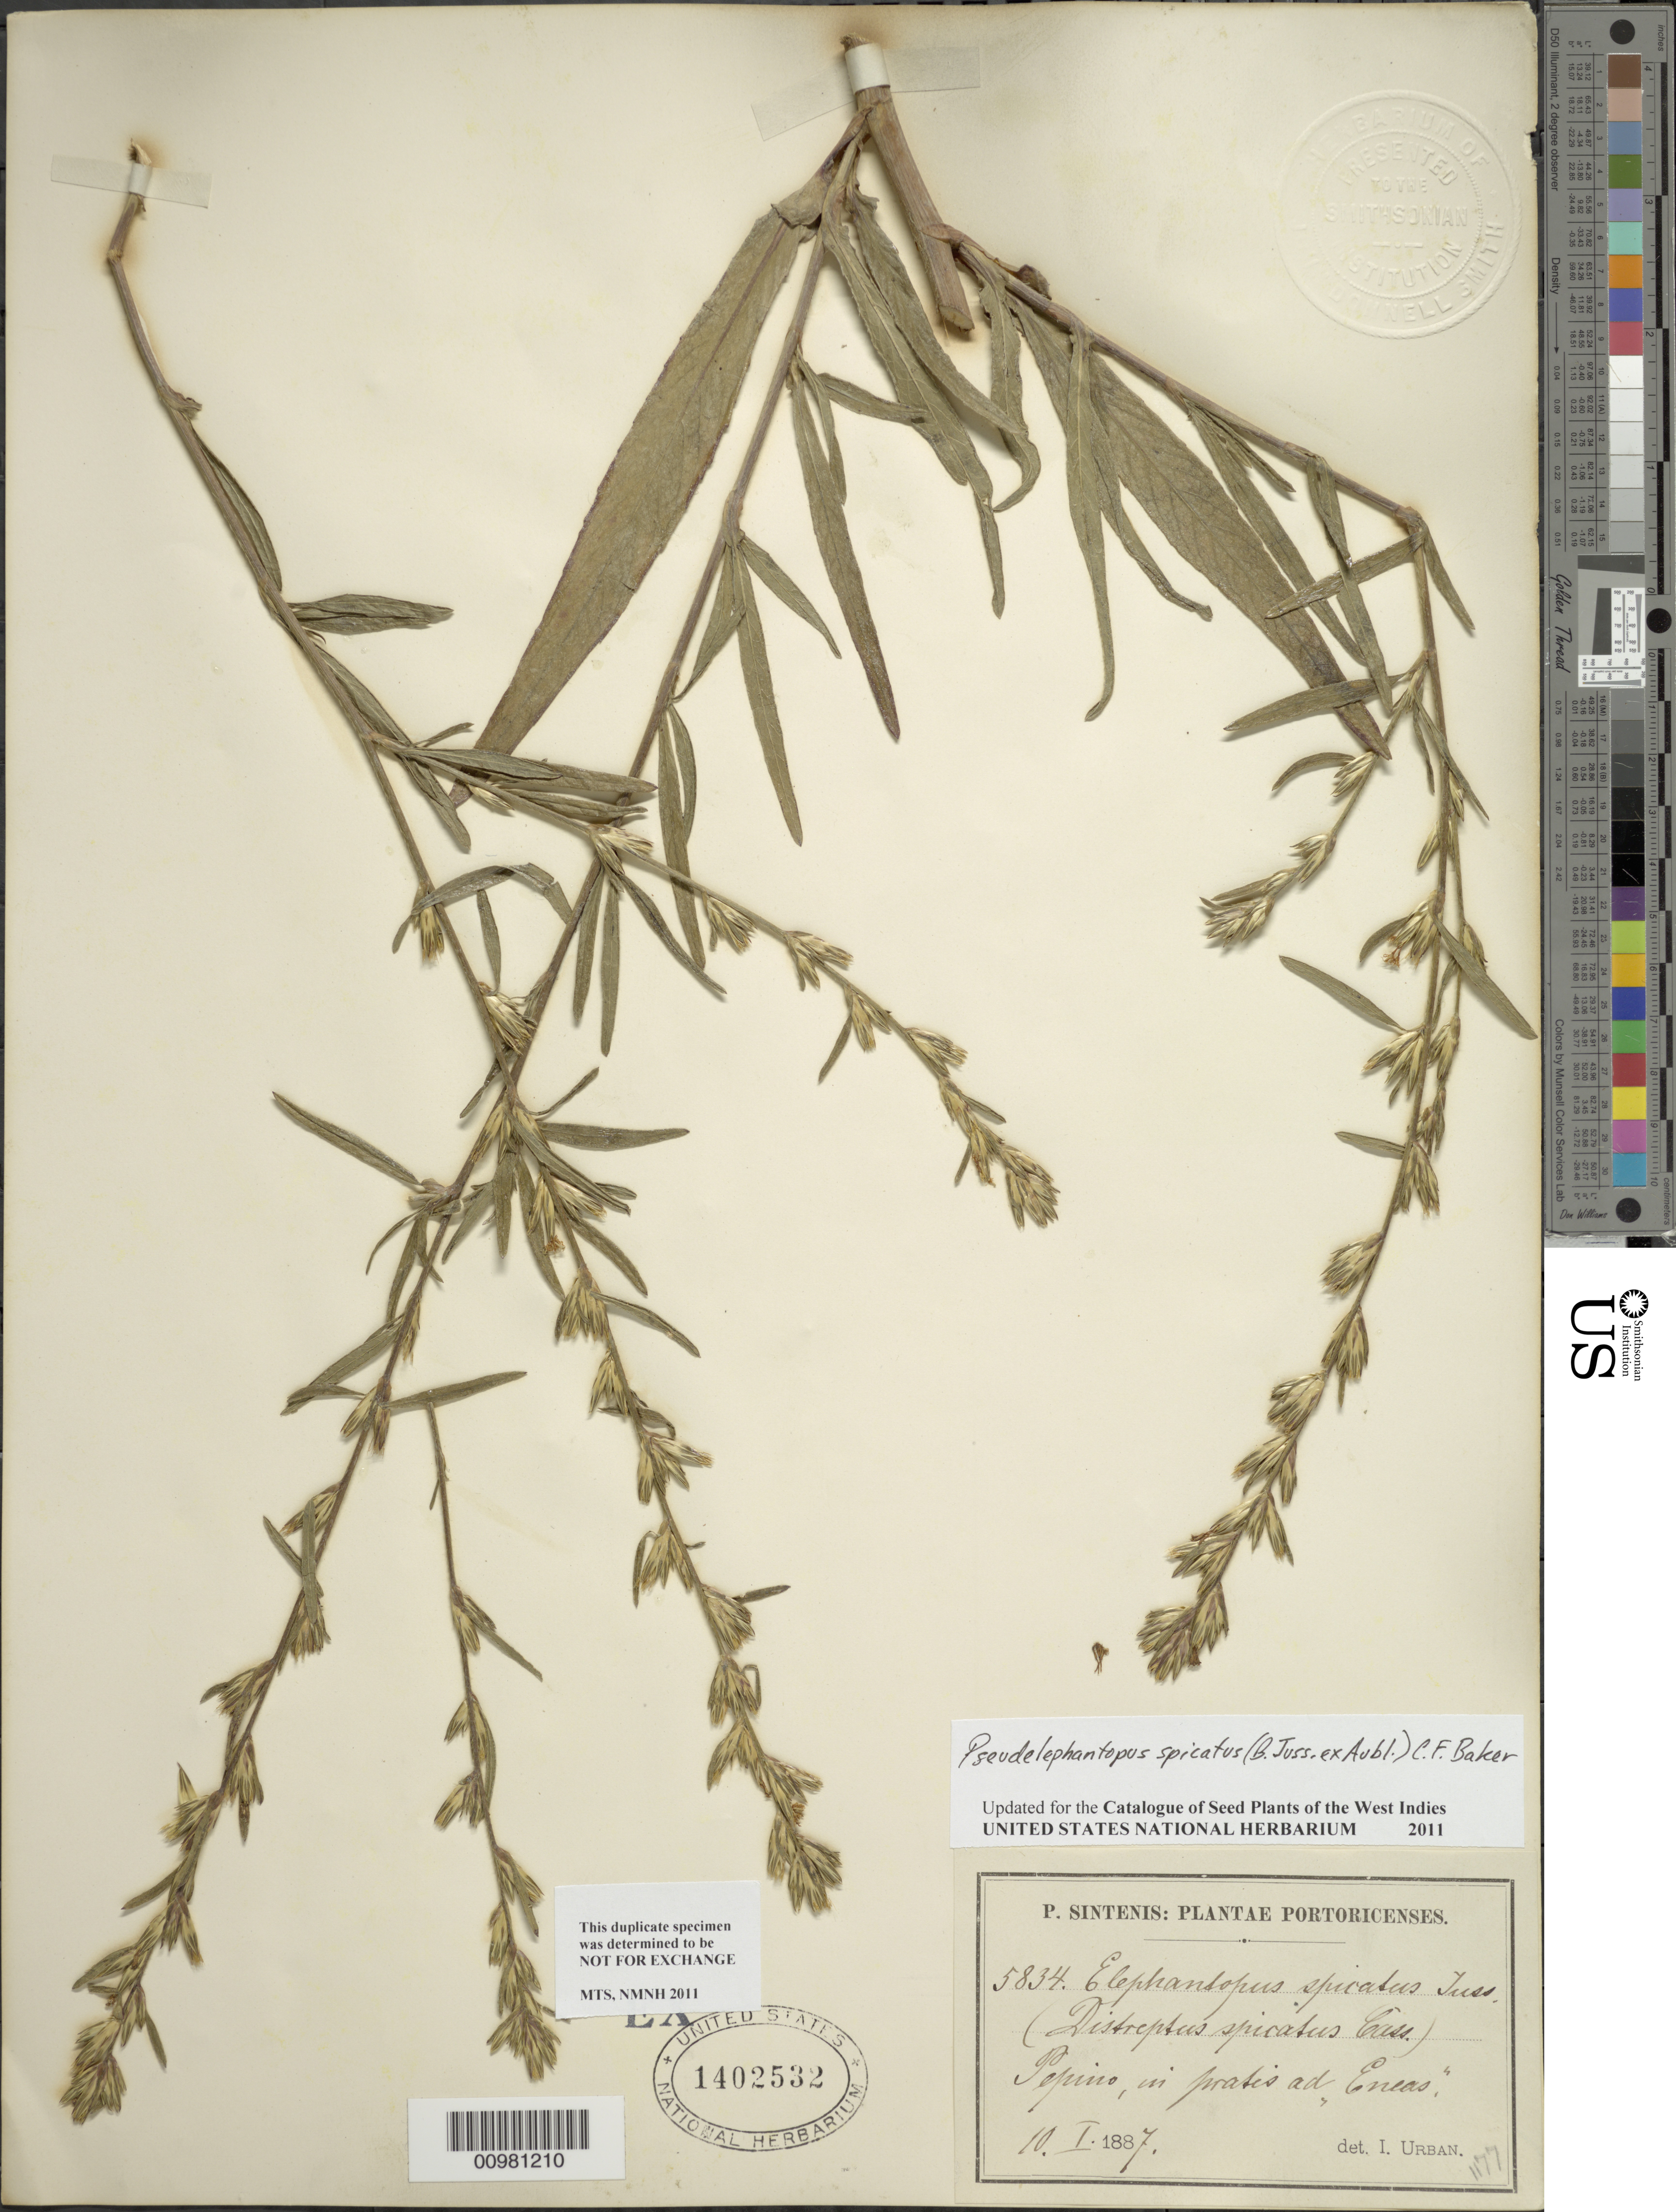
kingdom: Plantae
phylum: Tracheophyta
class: Magnoliopsida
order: Asterales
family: Asteraceae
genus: Pseudelephantopus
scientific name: Pseudelephantopus spicatus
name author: (Juss. ex Aubl.) C.F. Baker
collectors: P. Sintenis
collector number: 5834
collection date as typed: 10 Jan 1887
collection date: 1887-01-10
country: Puerto Rico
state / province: San Sebastián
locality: Pepino, in pratis ad "Encas"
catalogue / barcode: US 1402532